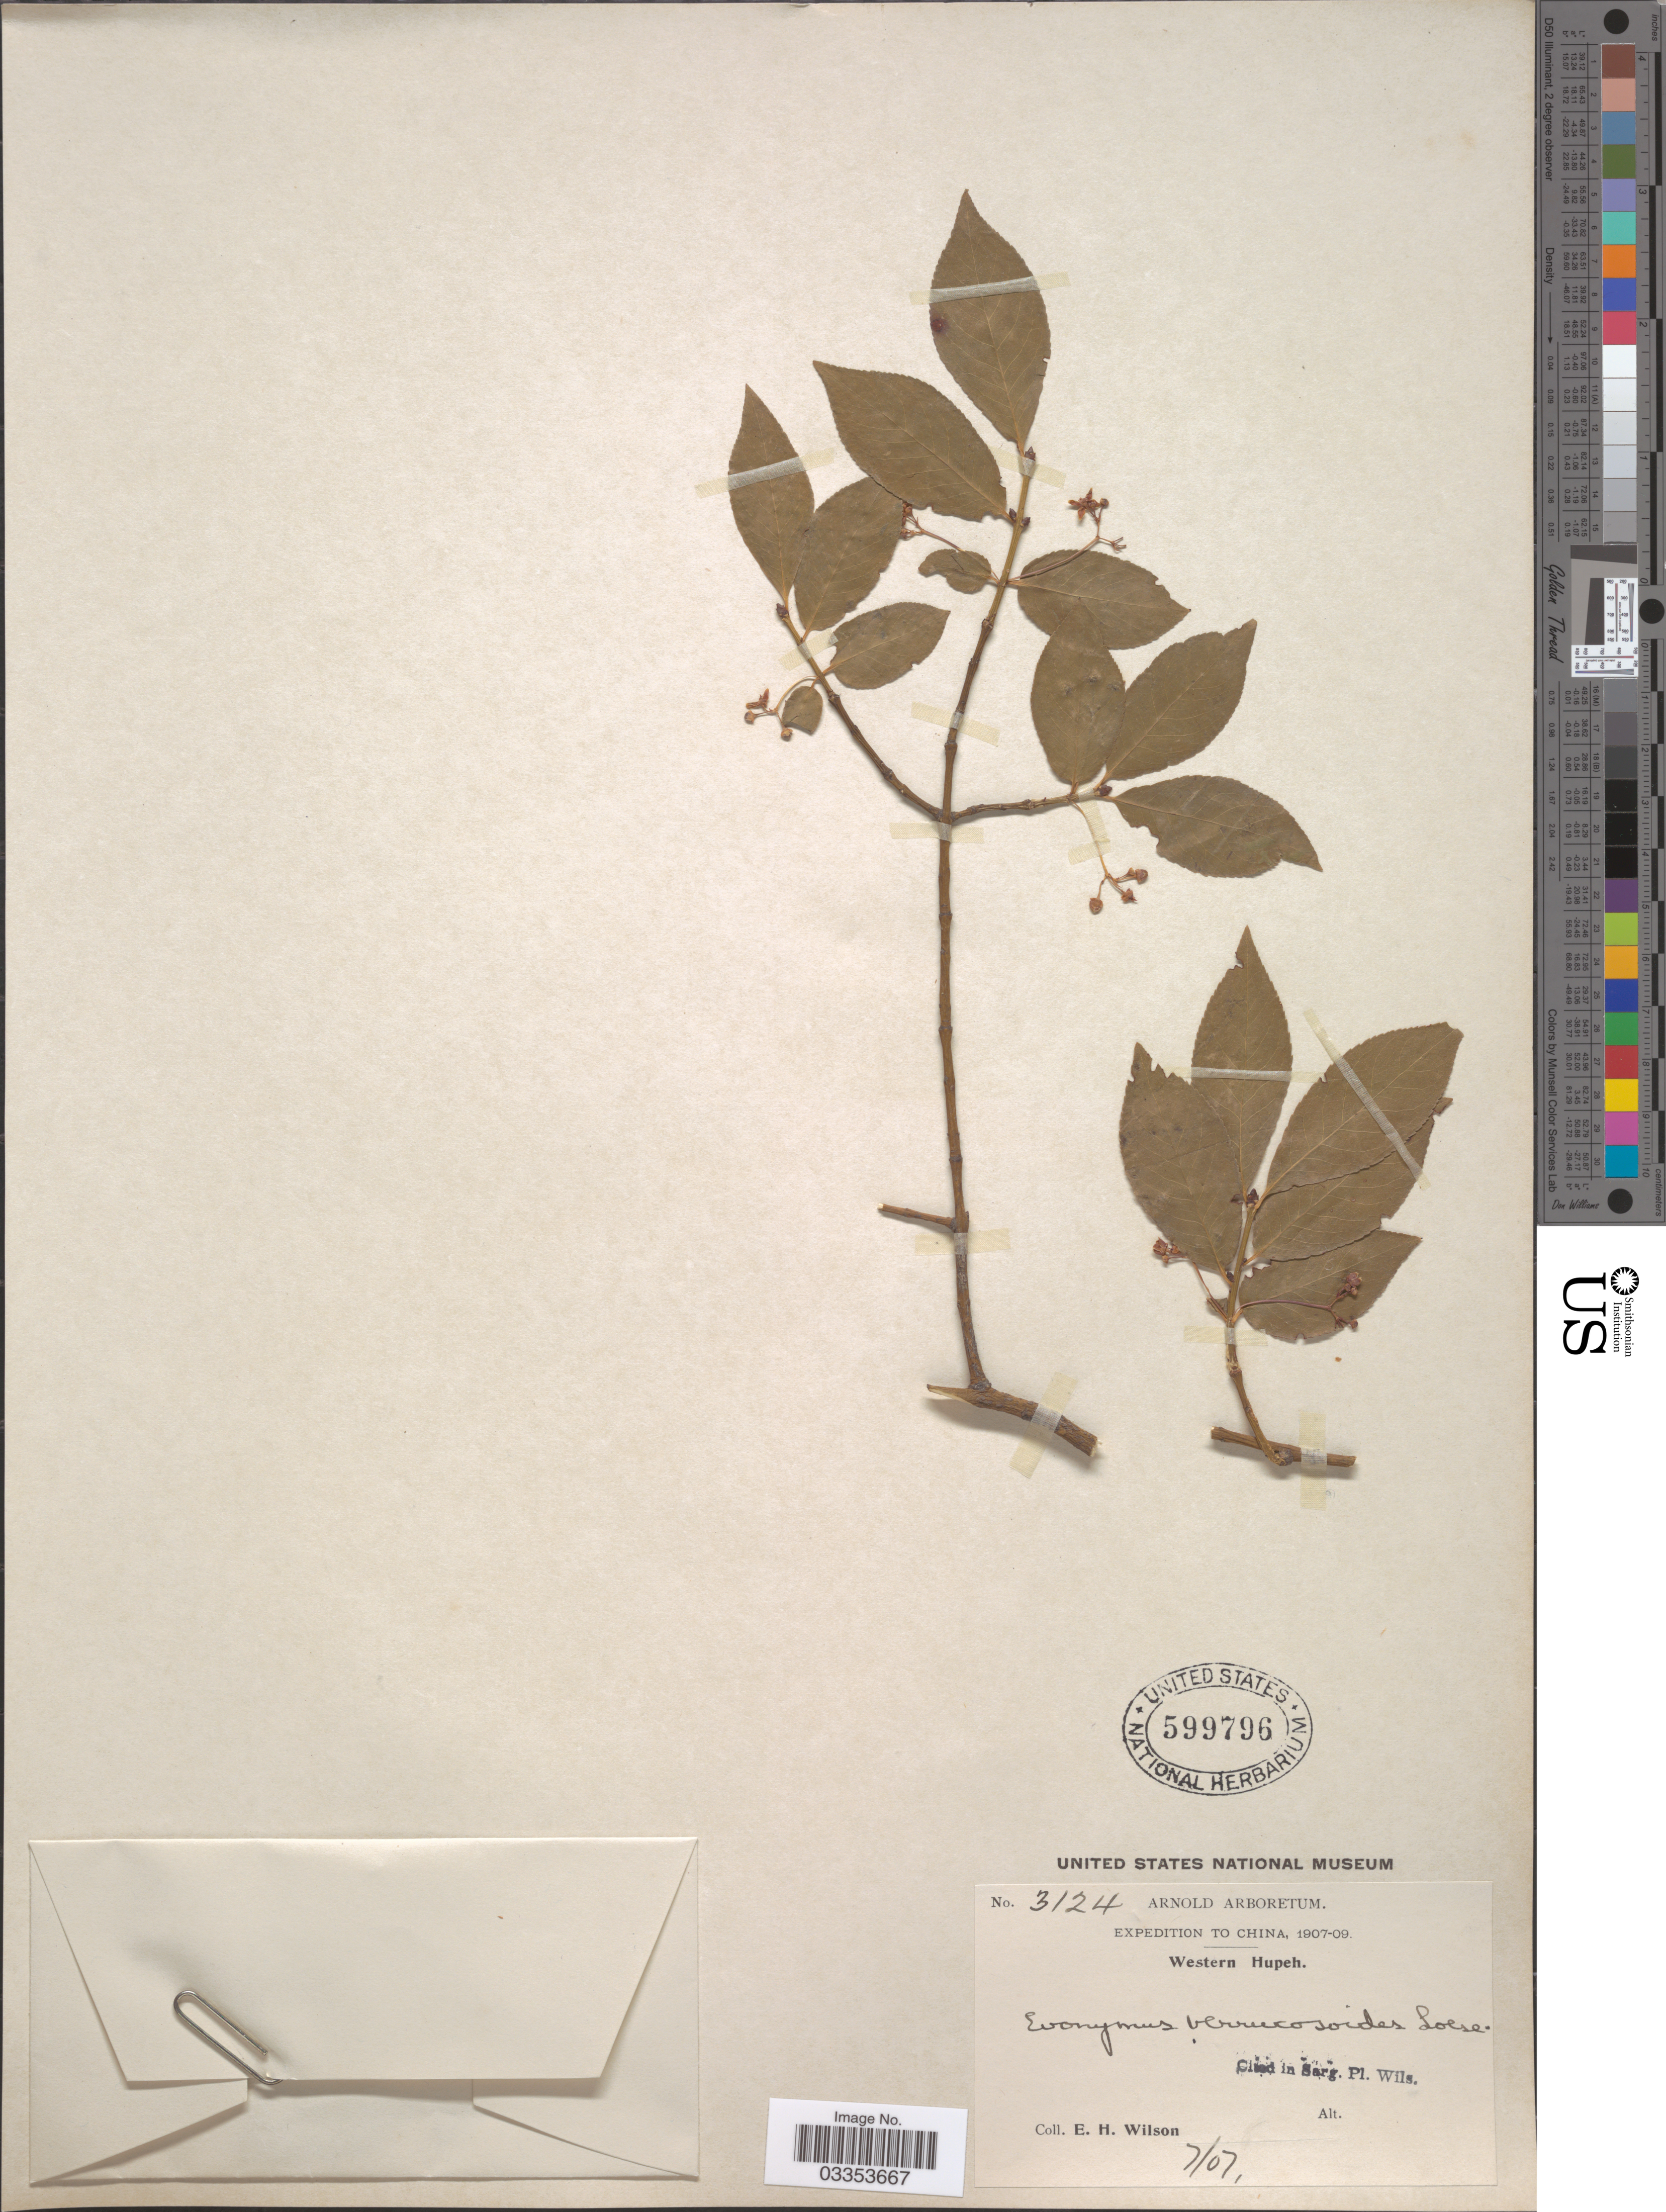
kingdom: Plantae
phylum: Tracheophyta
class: Magnoliopsida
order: Celastrales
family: Celastraceae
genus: Euonymus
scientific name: Euonymus verrucosoides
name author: Loes.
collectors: E. Wilson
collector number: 3124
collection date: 1907-07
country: China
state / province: Hubei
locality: Western Hupeh.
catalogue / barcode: US 599796